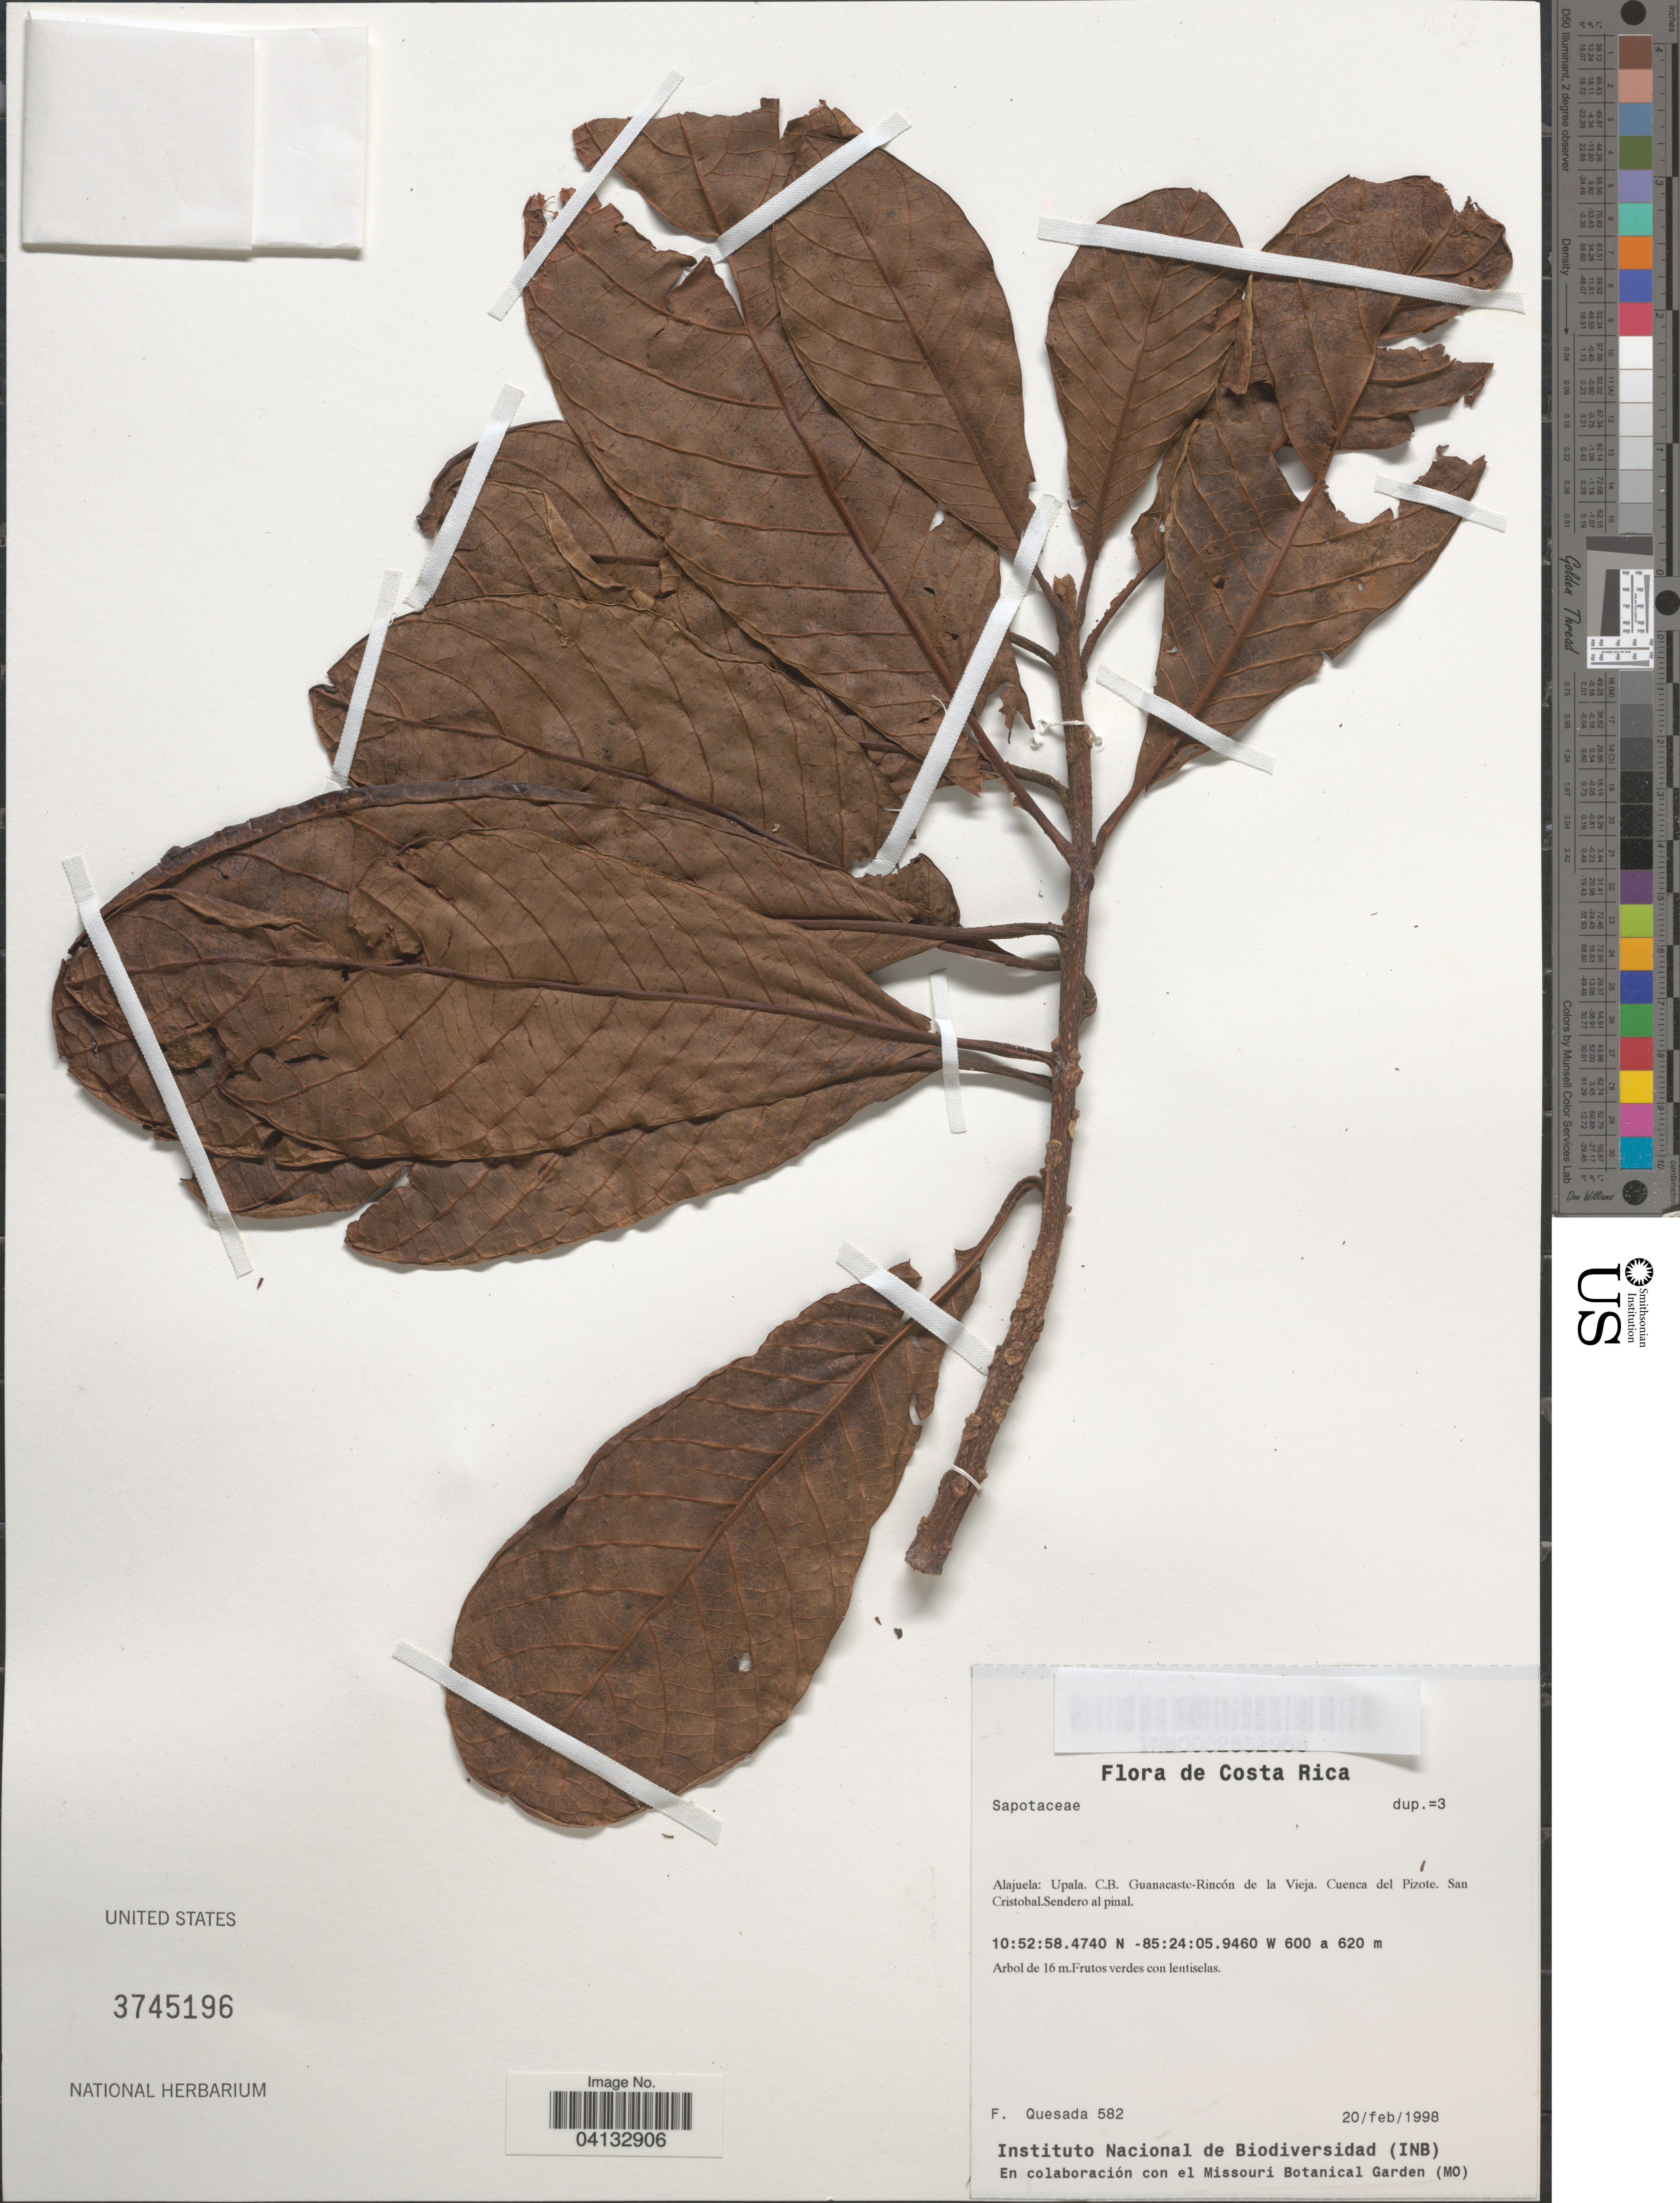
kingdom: Plantae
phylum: Tracheophyta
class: Magnoliopsida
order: Ericales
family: Sapotaceae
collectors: F. Quesada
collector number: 582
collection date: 1998-02-20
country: Costa Rica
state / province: Alajuela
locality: Upala. C.B. Guanacaste-Rincón de la Vieja. Cuenca del Pizote. San Cristobal. Sendero al pinal.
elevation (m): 600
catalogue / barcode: US 3745196